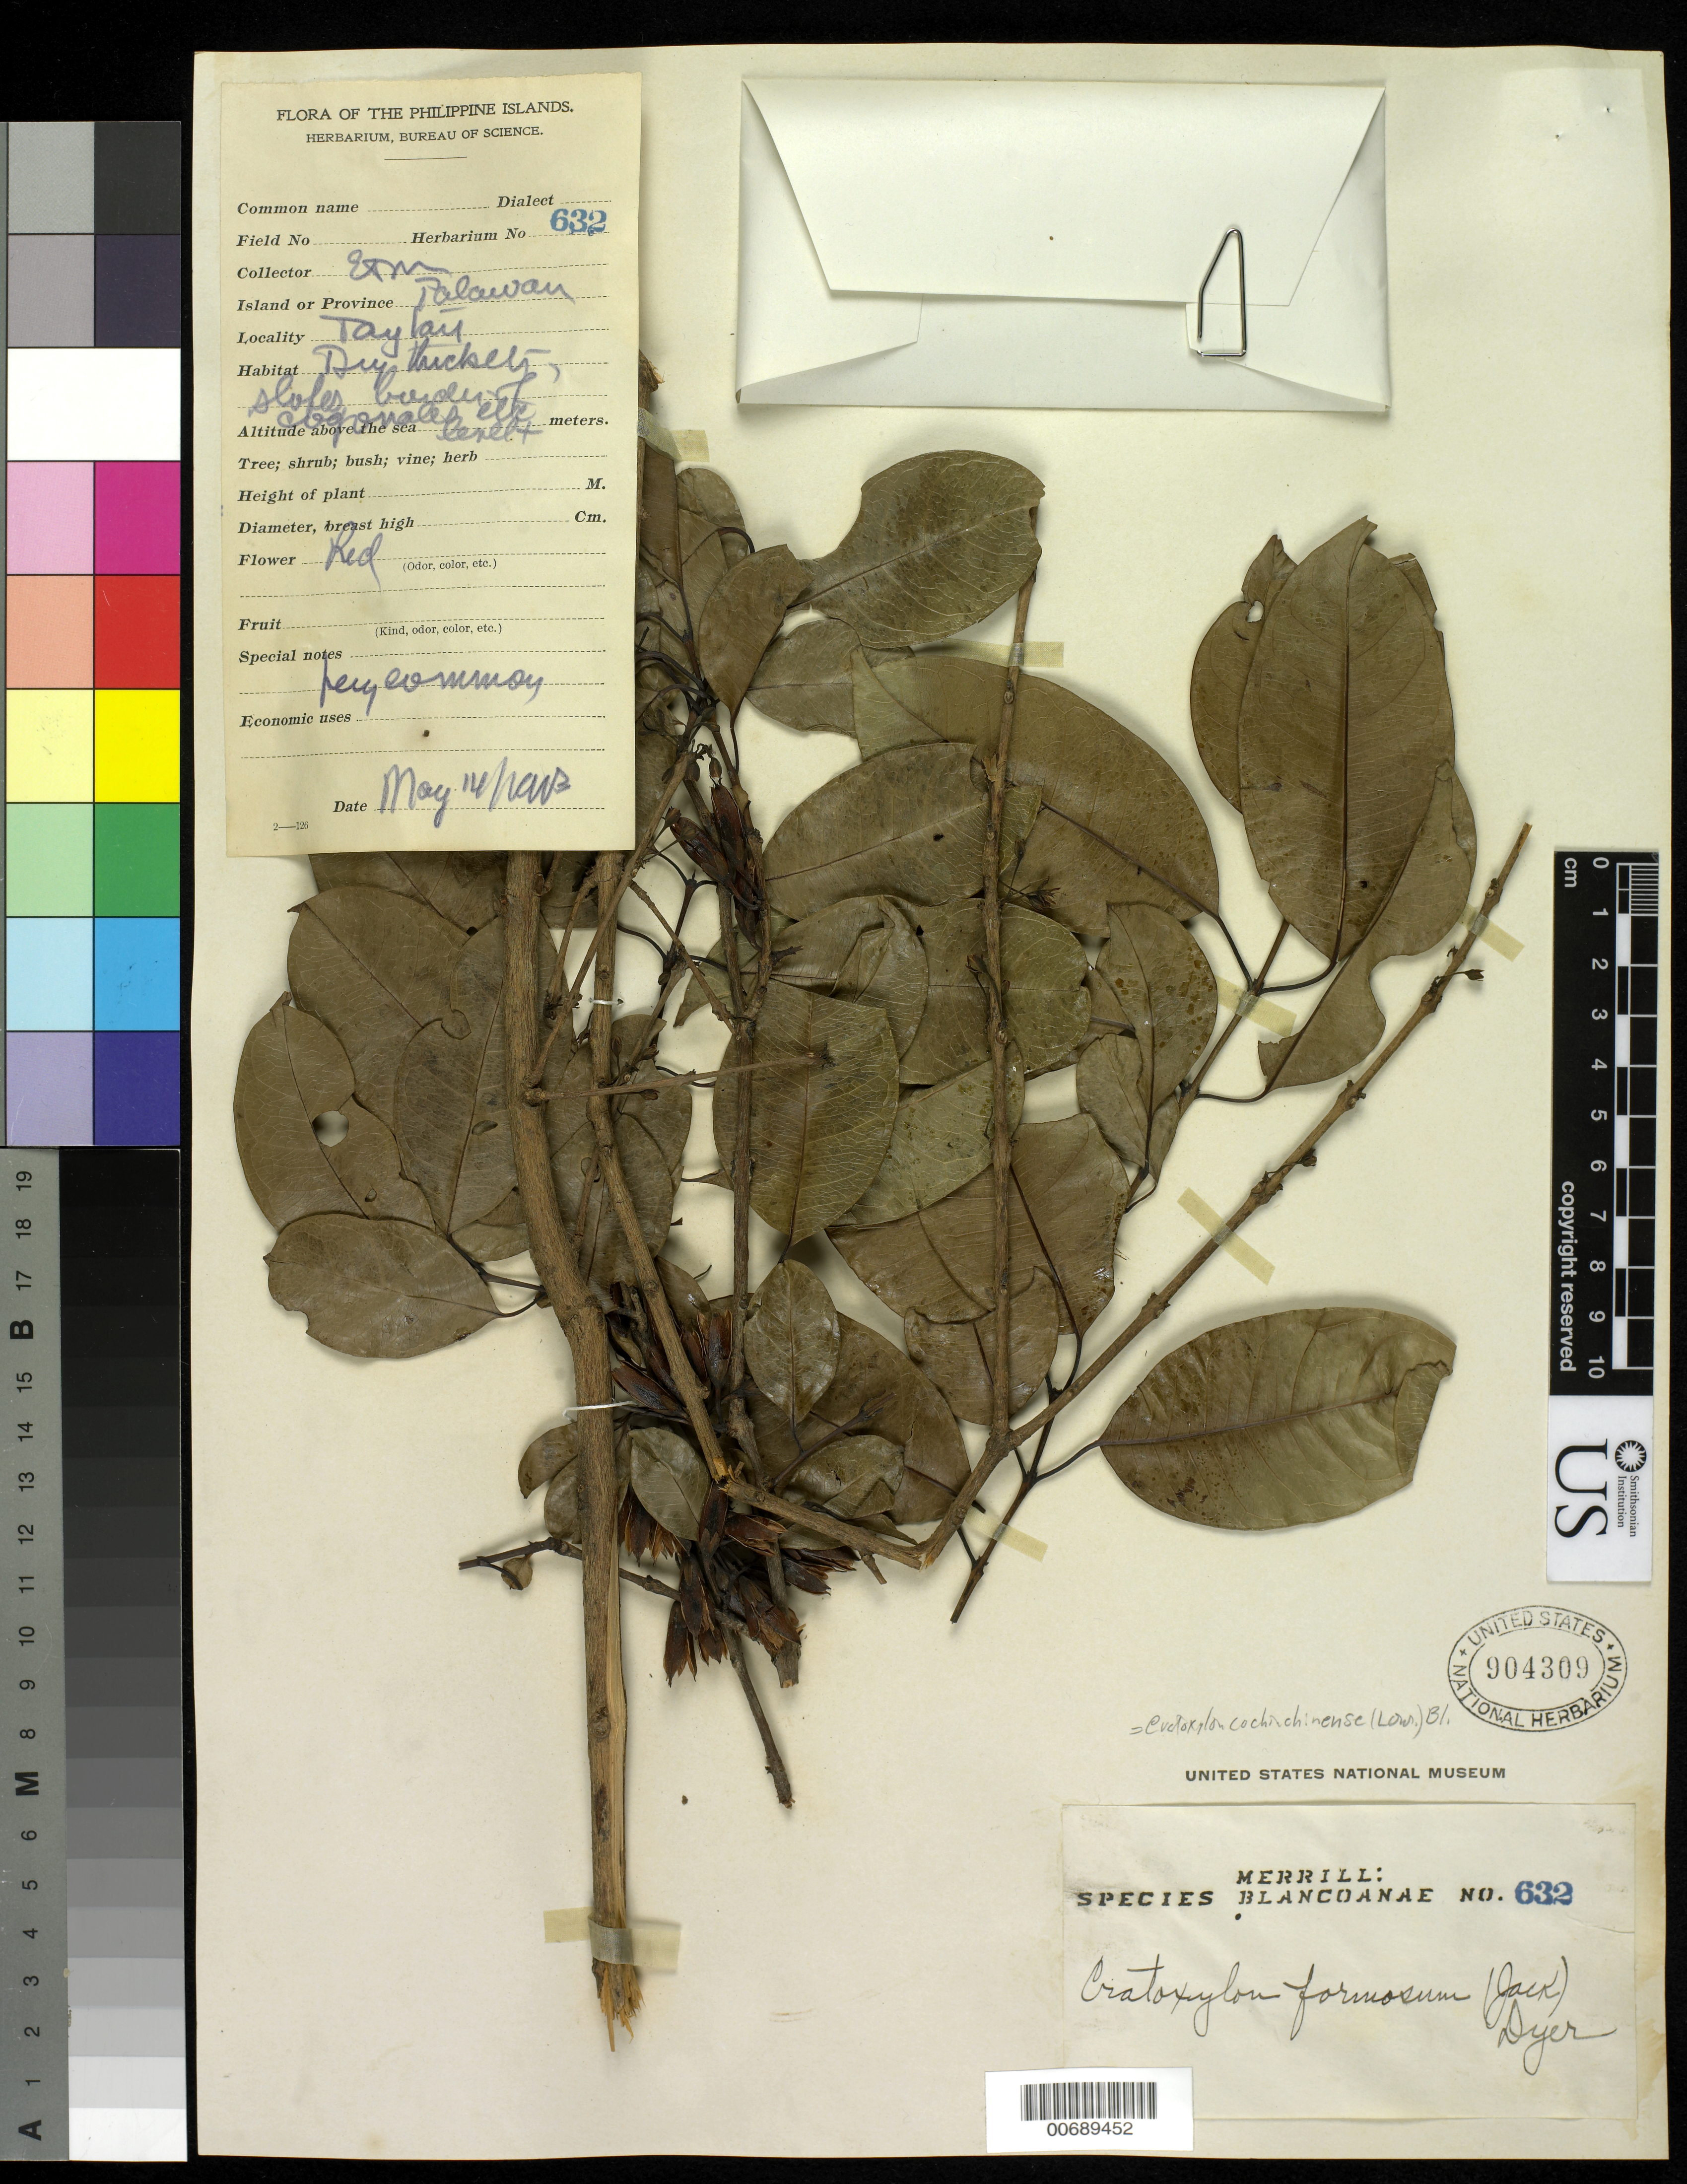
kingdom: Plantae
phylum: Tracheophyta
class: Magnoliopsida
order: Malpighiales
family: Hypericaceae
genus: Cratoxylum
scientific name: Cratoxylum cochinchinense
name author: (Lour.) Blume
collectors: E. D. Merrill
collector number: Sp. Blancoan. 0632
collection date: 1913-05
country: Philippines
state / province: Mimaropa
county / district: Palawan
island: Luzon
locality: Taytay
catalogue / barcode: US 904309